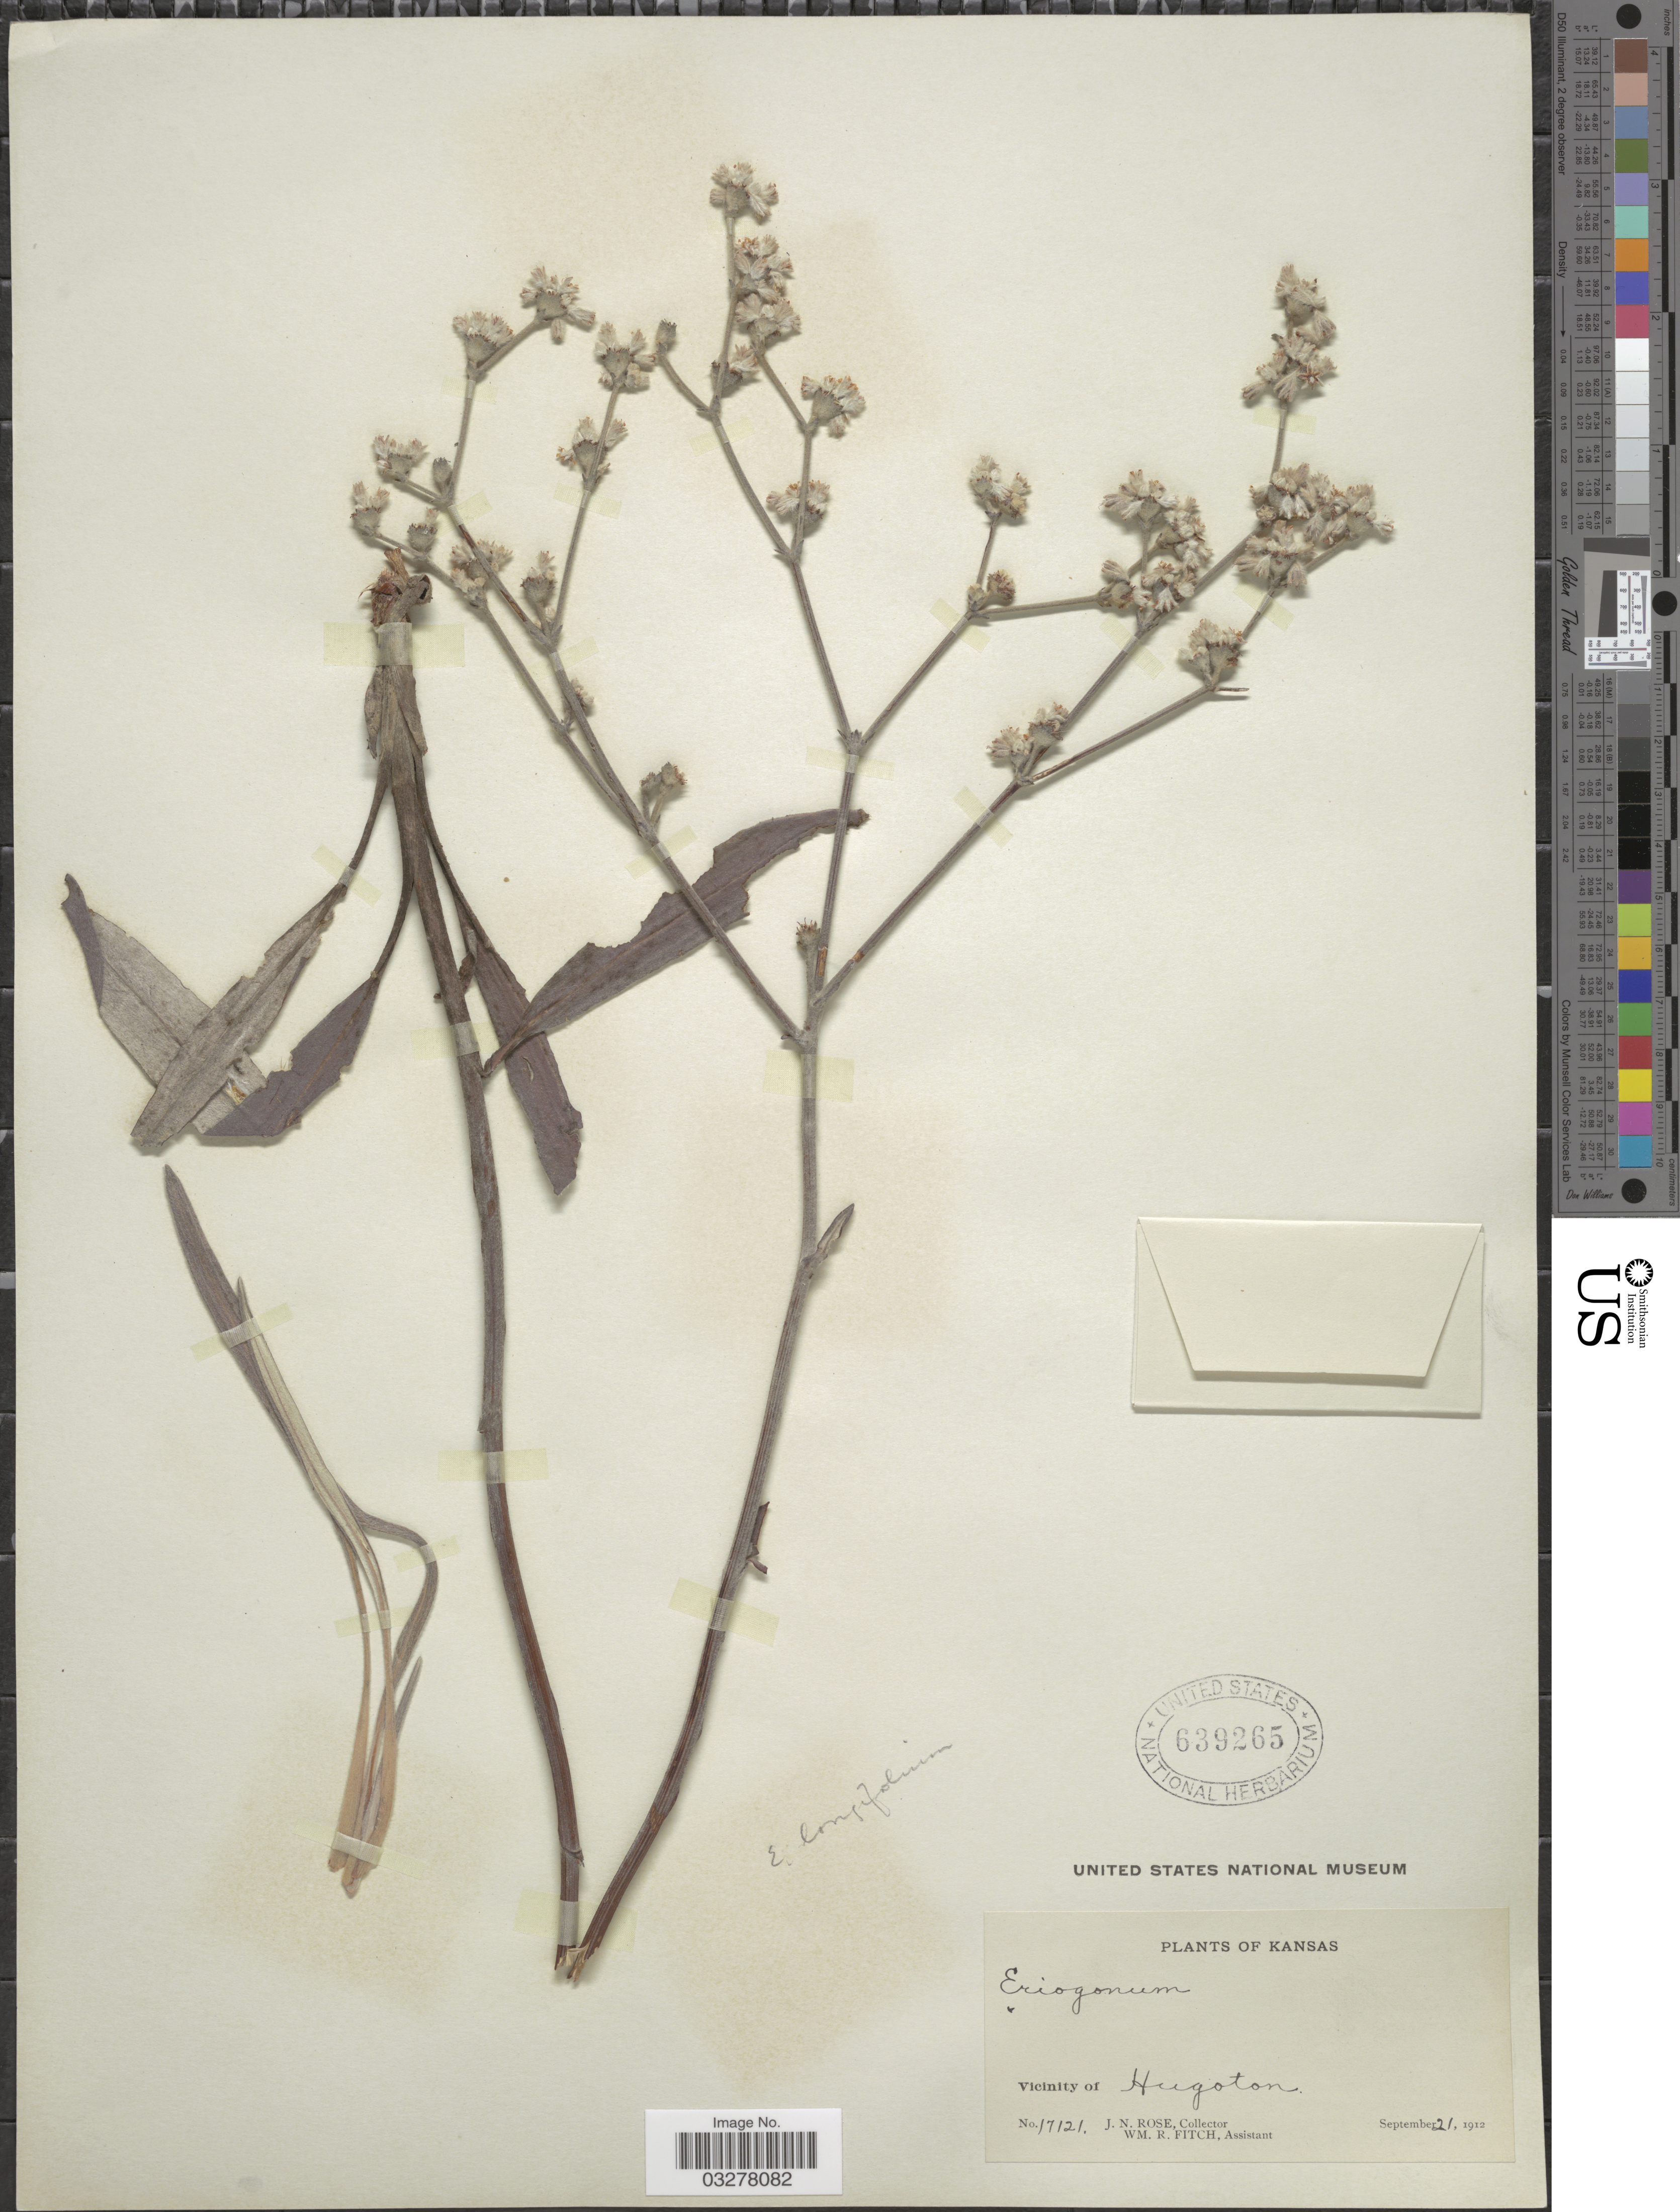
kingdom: Plantae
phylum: Tracheophyta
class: Magnoliopsida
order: Caryophyllales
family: Polygonaceae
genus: Eriogonum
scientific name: Eriogonum longifolium var. lindheimeri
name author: Gand.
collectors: J. N. Rose & W. R. Fitch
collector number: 17121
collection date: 1912-09-21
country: United States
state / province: Kansas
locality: Vicinity of Hugoton.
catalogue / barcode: US 639265